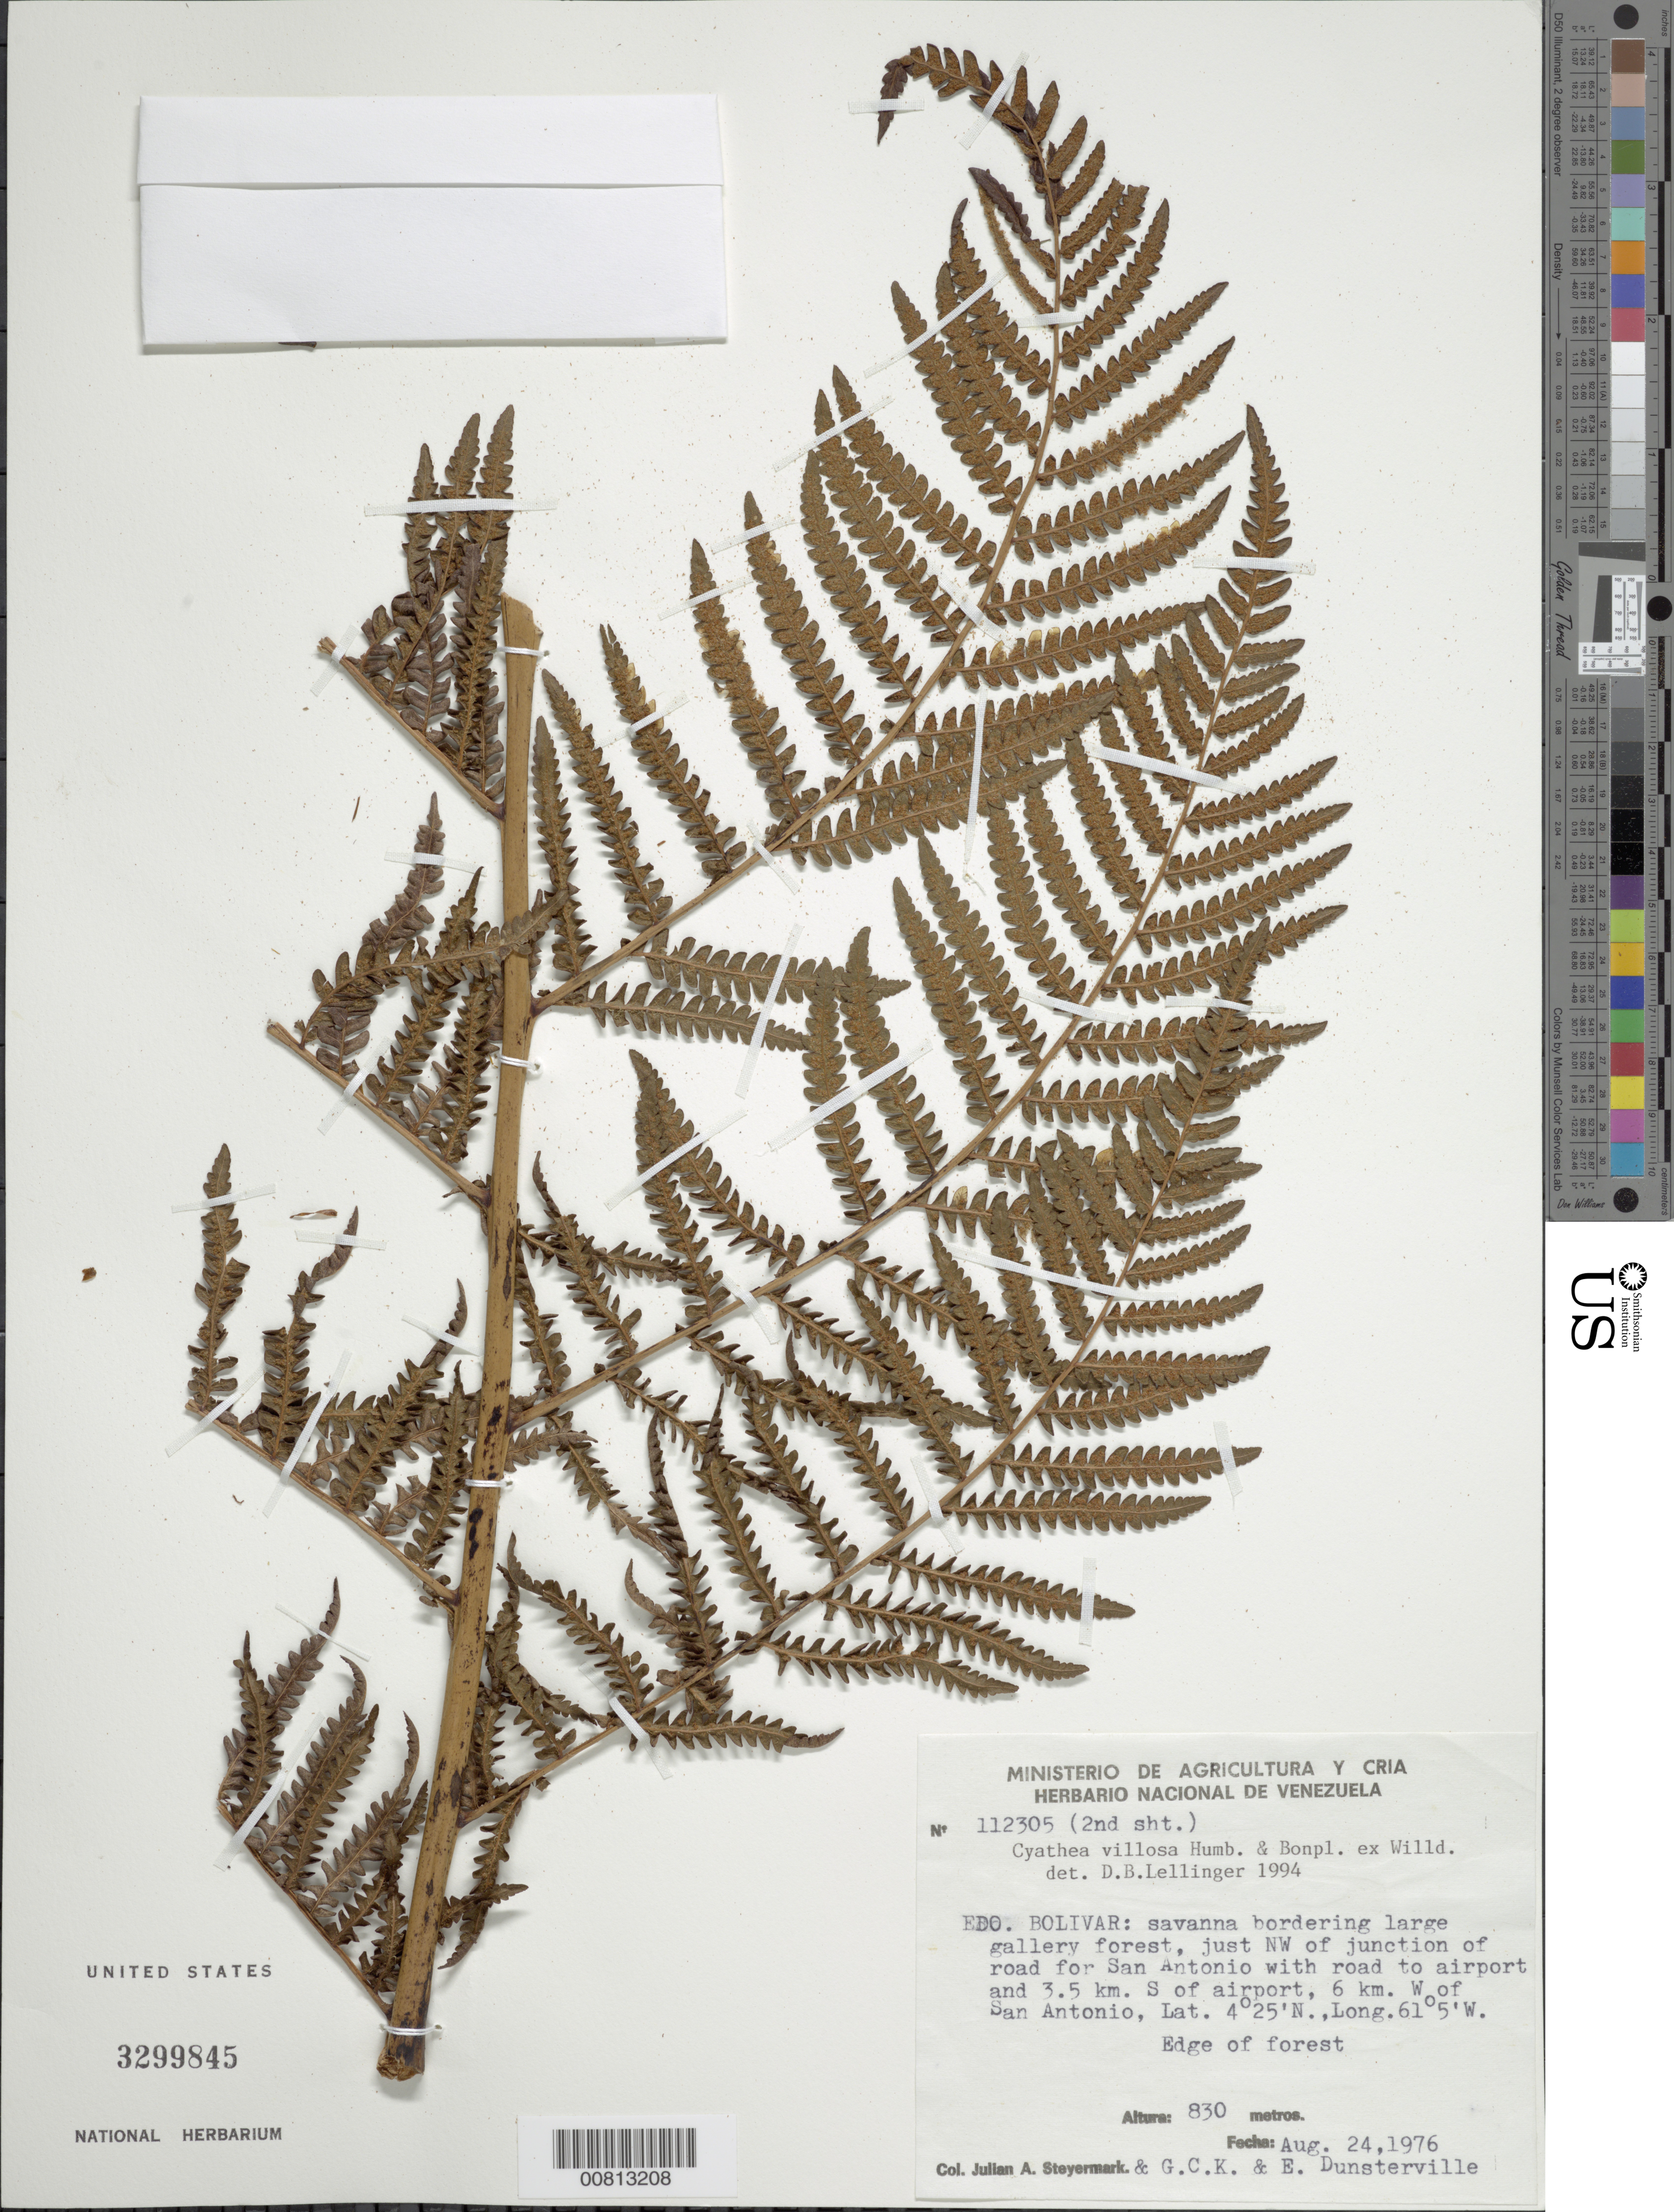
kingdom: Plantae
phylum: Tracheophyta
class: Polypodiopsida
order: Cyatheales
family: Cyatheaceae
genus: Cyathea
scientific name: Cyathea villosa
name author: Humb. & Bonpl. ex Willd.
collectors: J. Steyermark, G. C. K. Dunsterville & E. Dunsterville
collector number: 112305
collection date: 1976-08-24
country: Venezuela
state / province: Bolivar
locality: Savanna bordering large gallery forest, just NW of junction of road for San Antonio with road to airport and 3.5 km. S of airport, 6 km. W of San Antonio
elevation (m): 830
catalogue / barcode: US 3299845